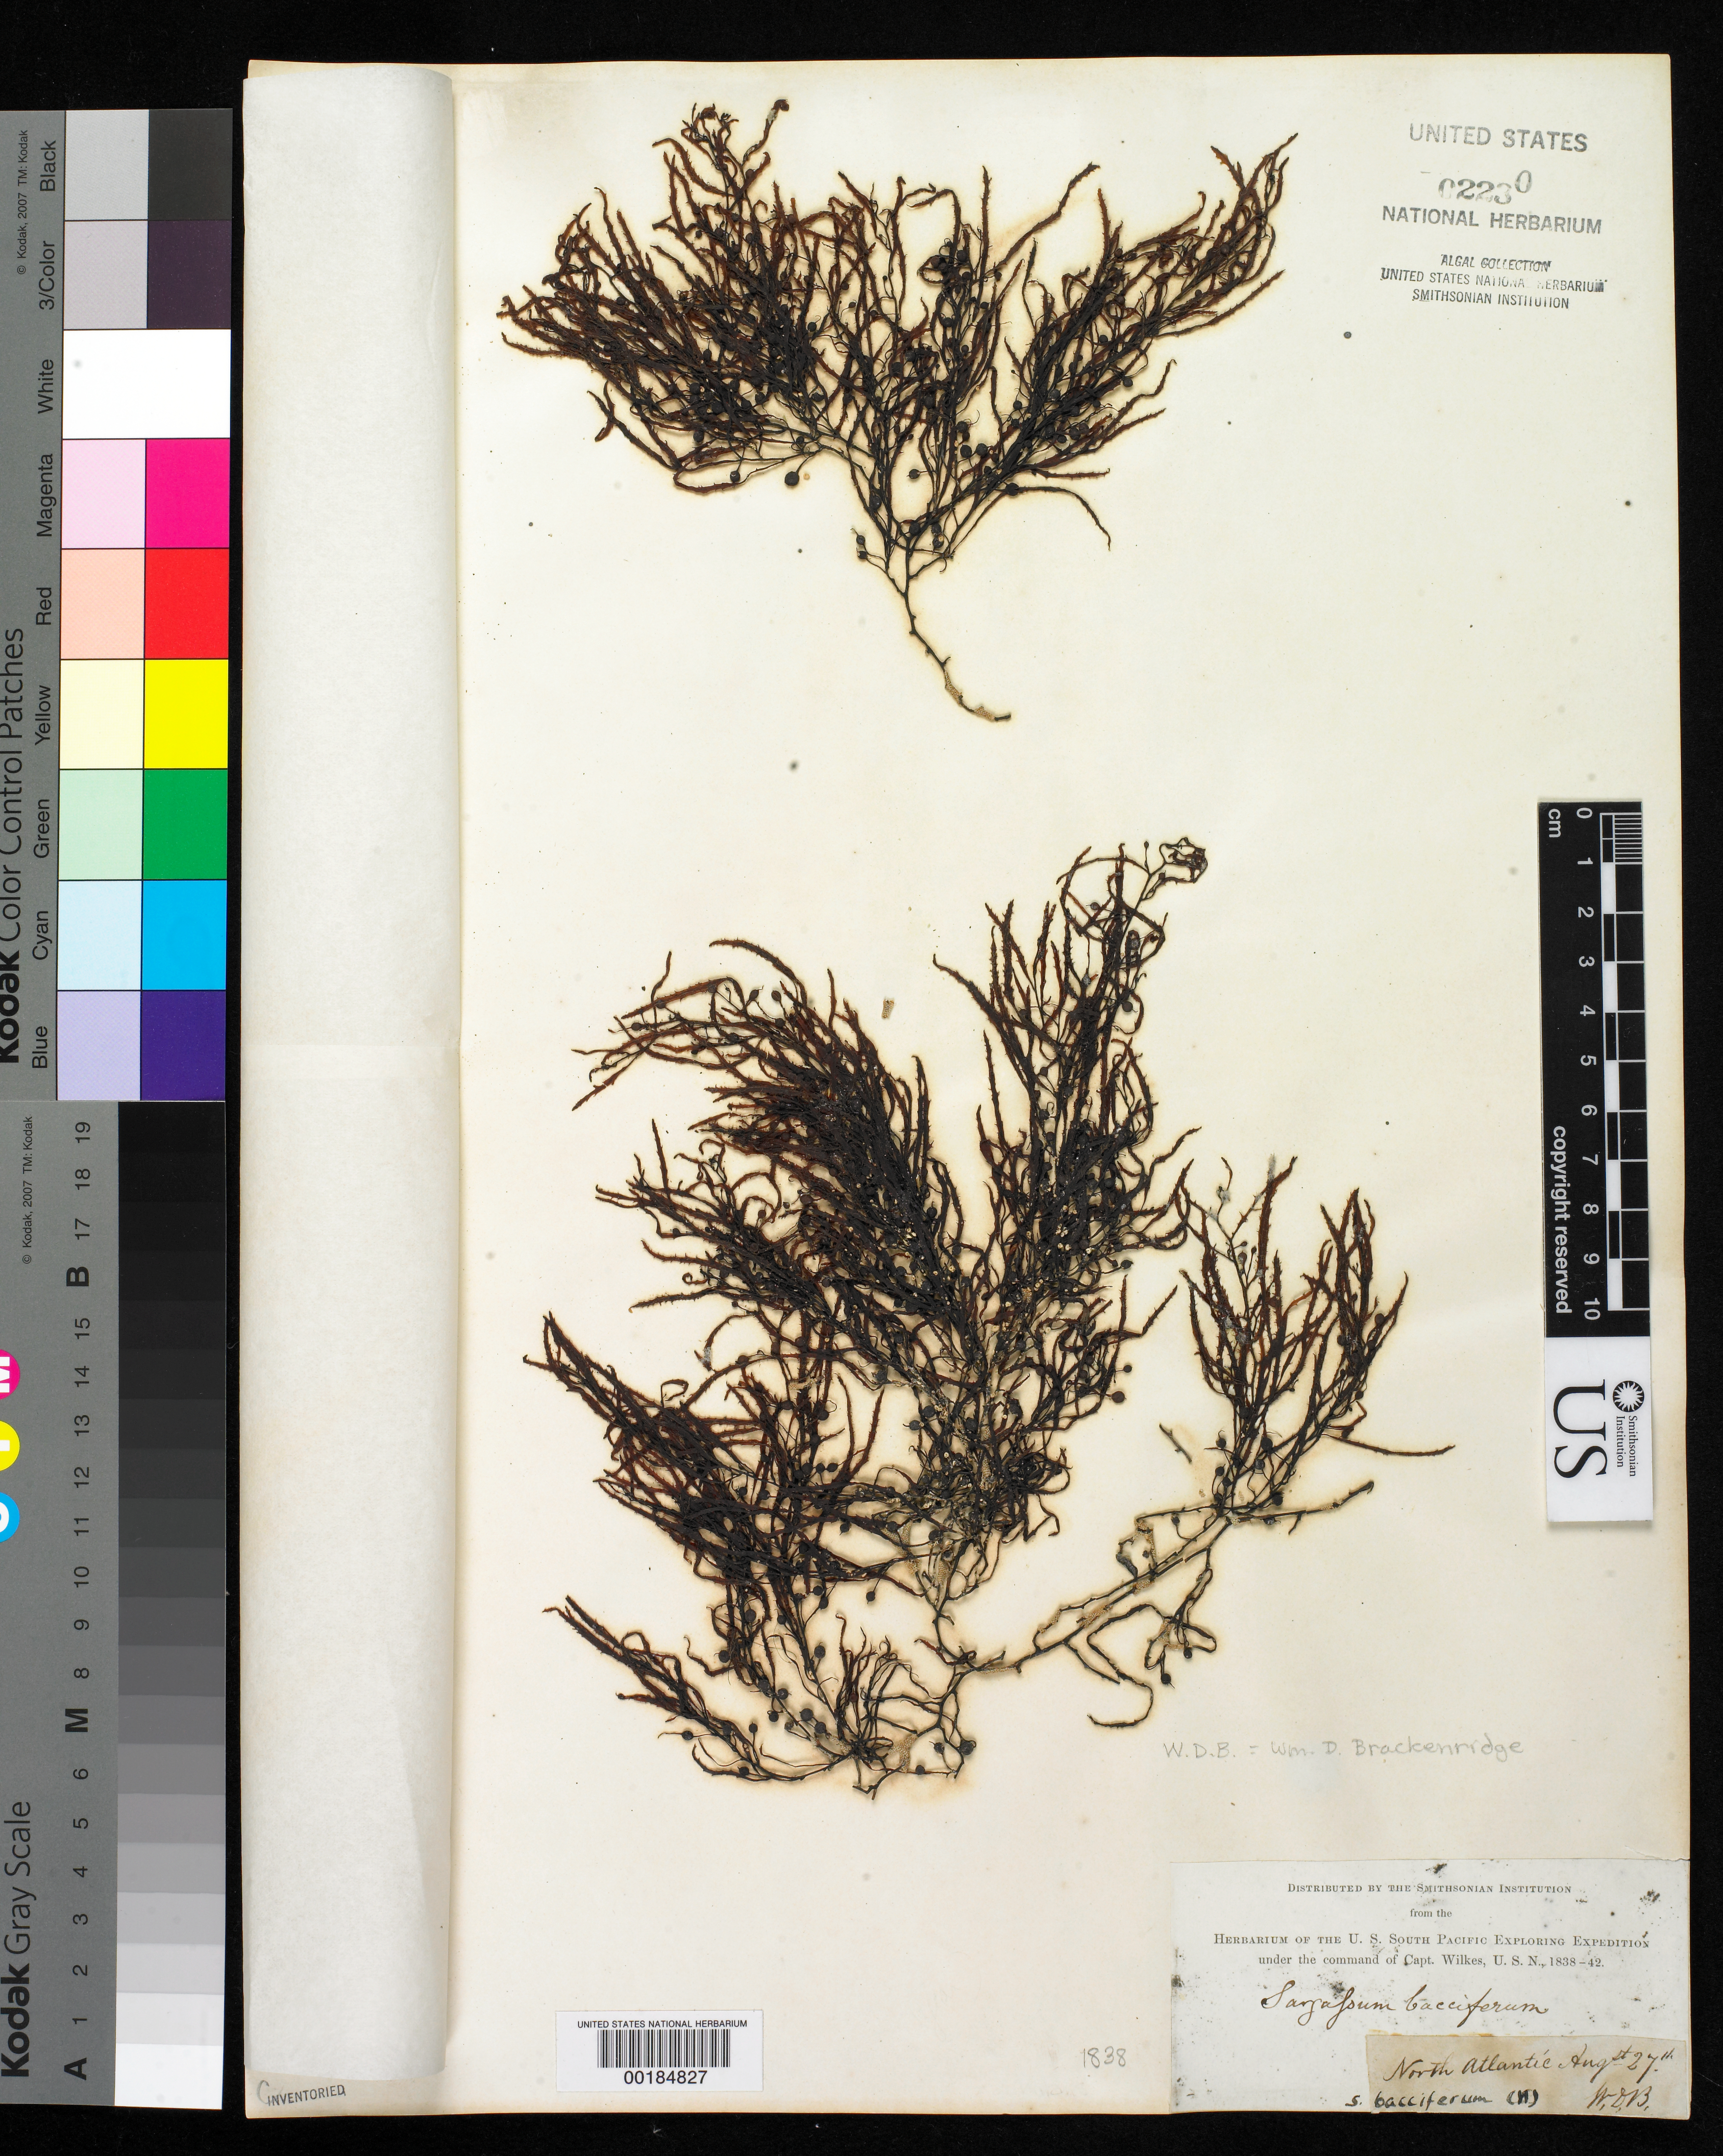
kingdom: Chromista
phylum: Ochrophyta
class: Phaeophyceae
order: Fucales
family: Sargassaceae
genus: Sargassum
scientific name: Sargassum bacciferum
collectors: W. D. Brackenridge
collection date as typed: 27 Aug 1838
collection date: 1838-08-27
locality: North Atlantic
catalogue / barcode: US 2230